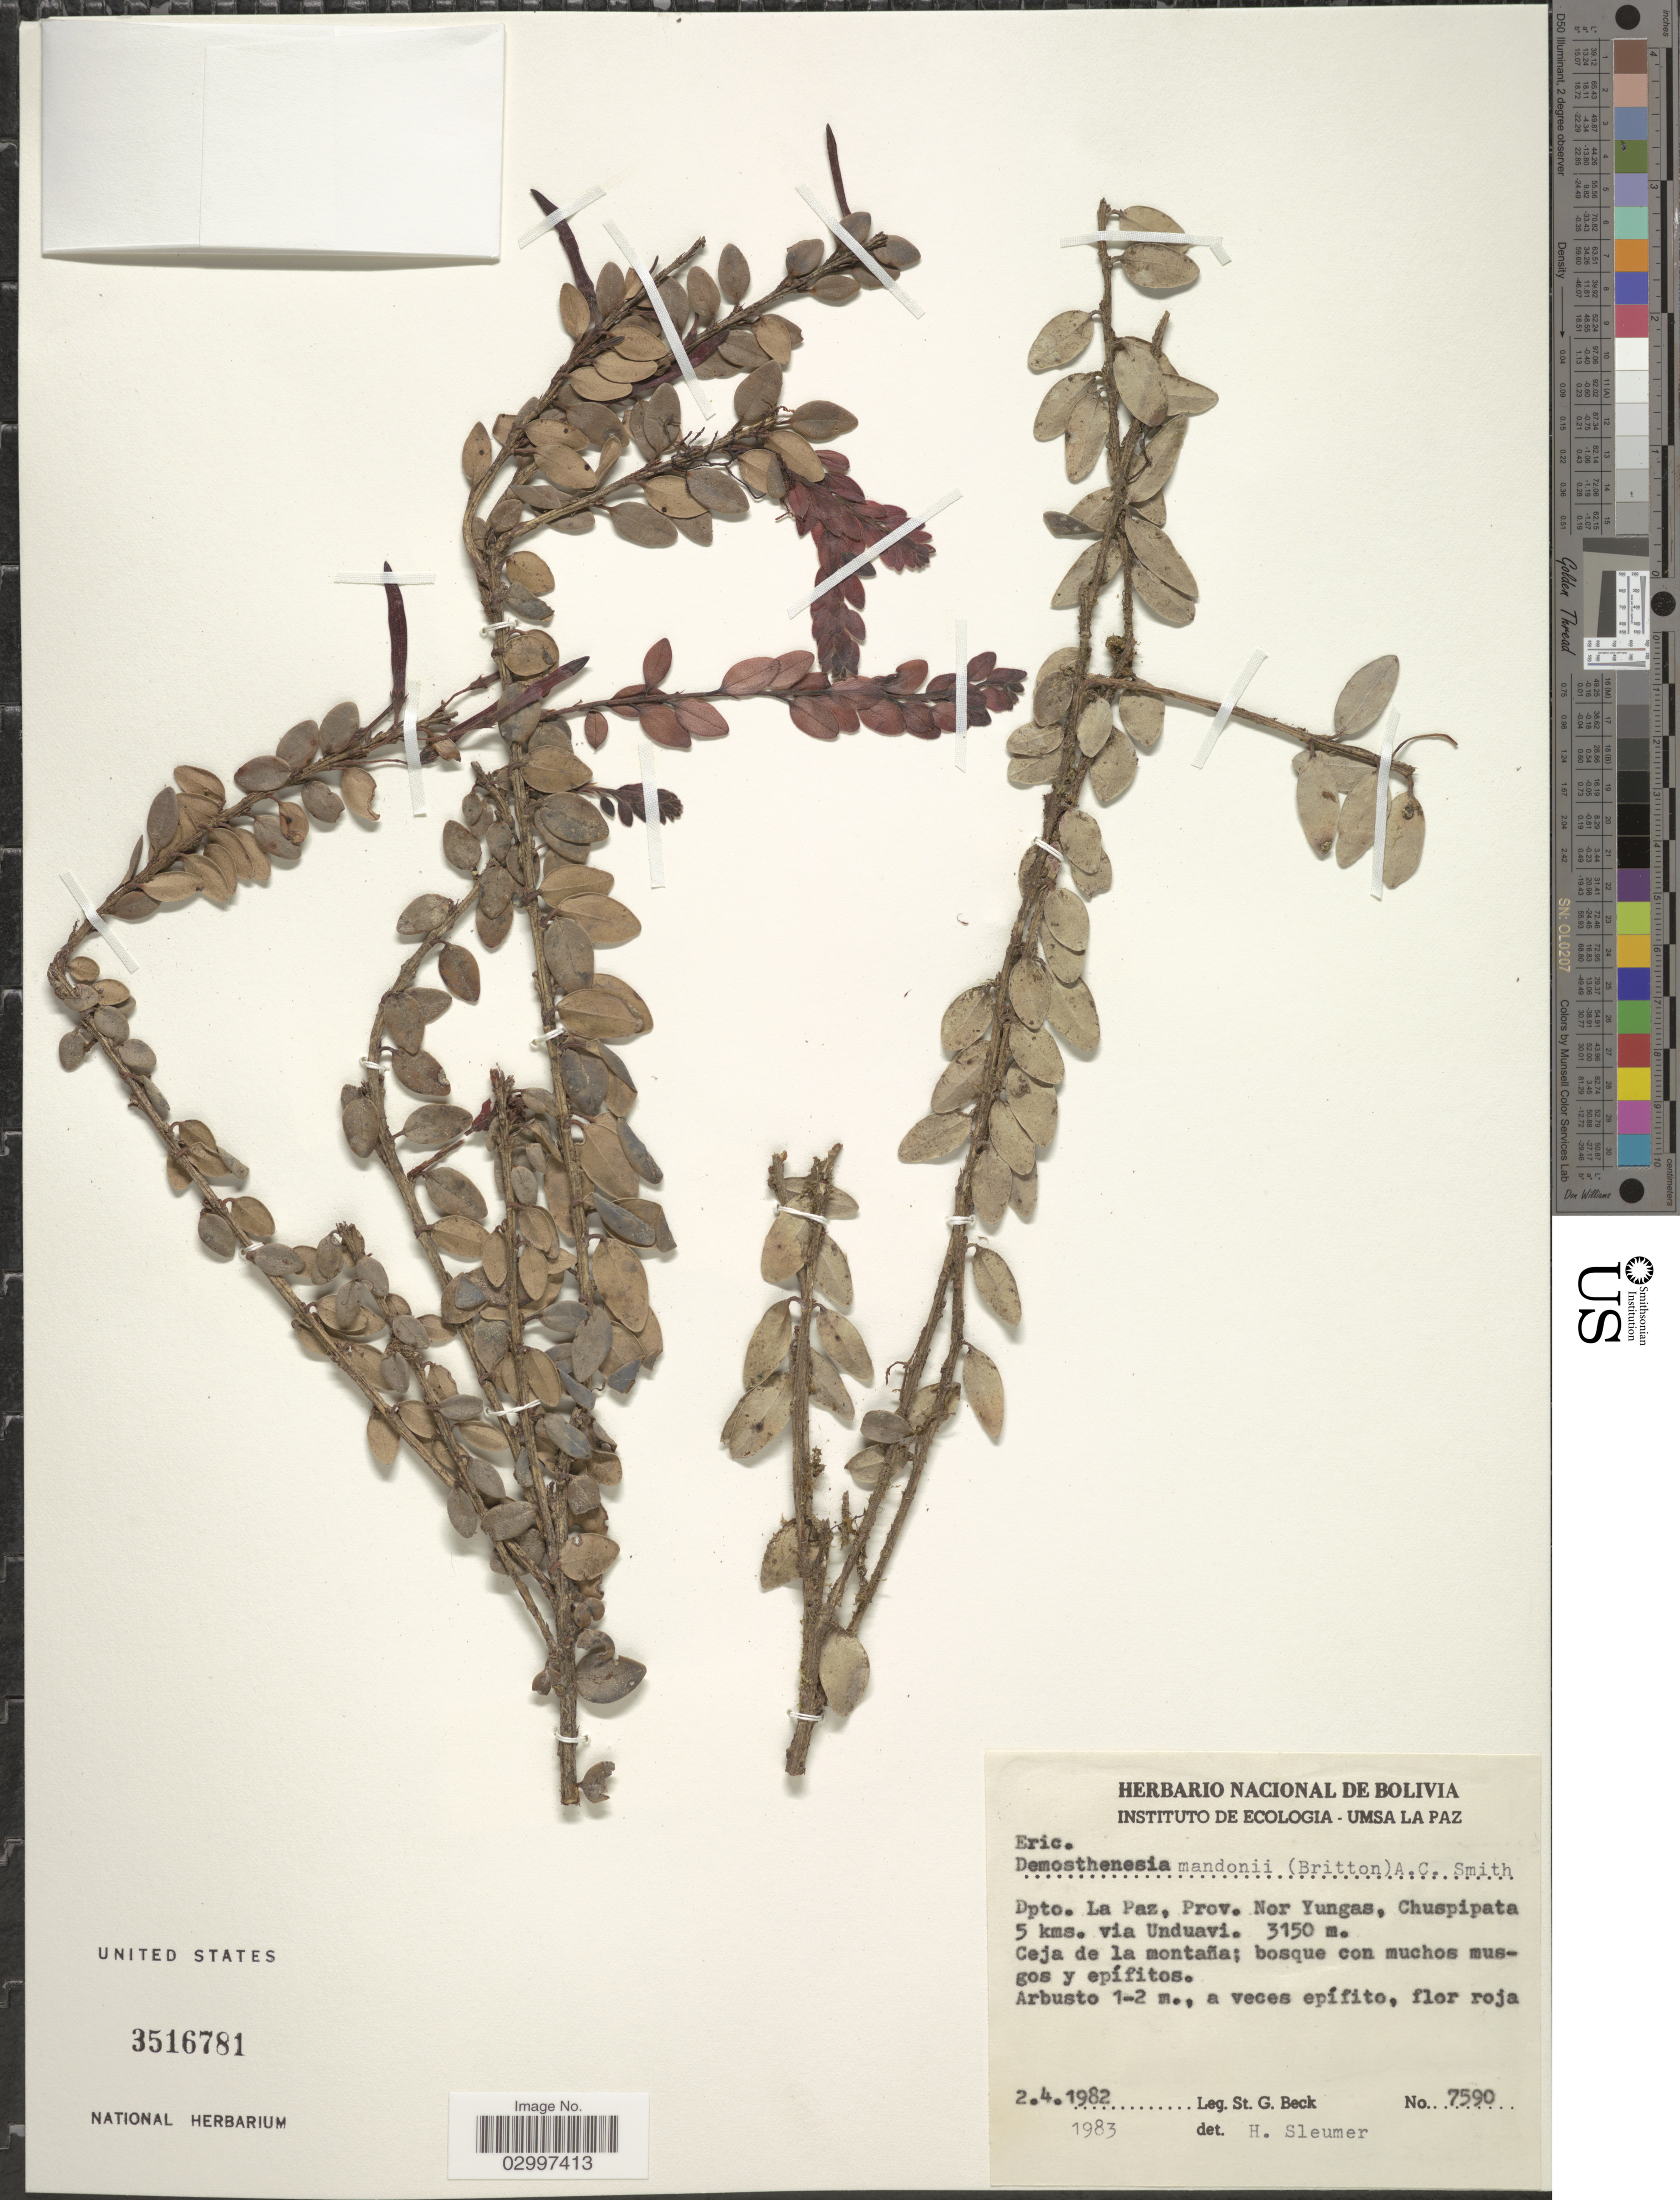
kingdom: Plantae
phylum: Tracheophyta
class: Magnoliopsida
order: Ericales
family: Ericaceae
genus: Demosthenesia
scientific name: Demosthenesia mandoni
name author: (Britton) A.C. Sm.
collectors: S. G. Beck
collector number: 7590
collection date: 1982-04-02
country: Bolivia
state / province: La Paz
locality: Dpto. La Paz, Prov. Nor Yungas, Chuspipata 5 kms. via Unduavi.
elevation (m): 3150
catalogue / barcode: US 3516781